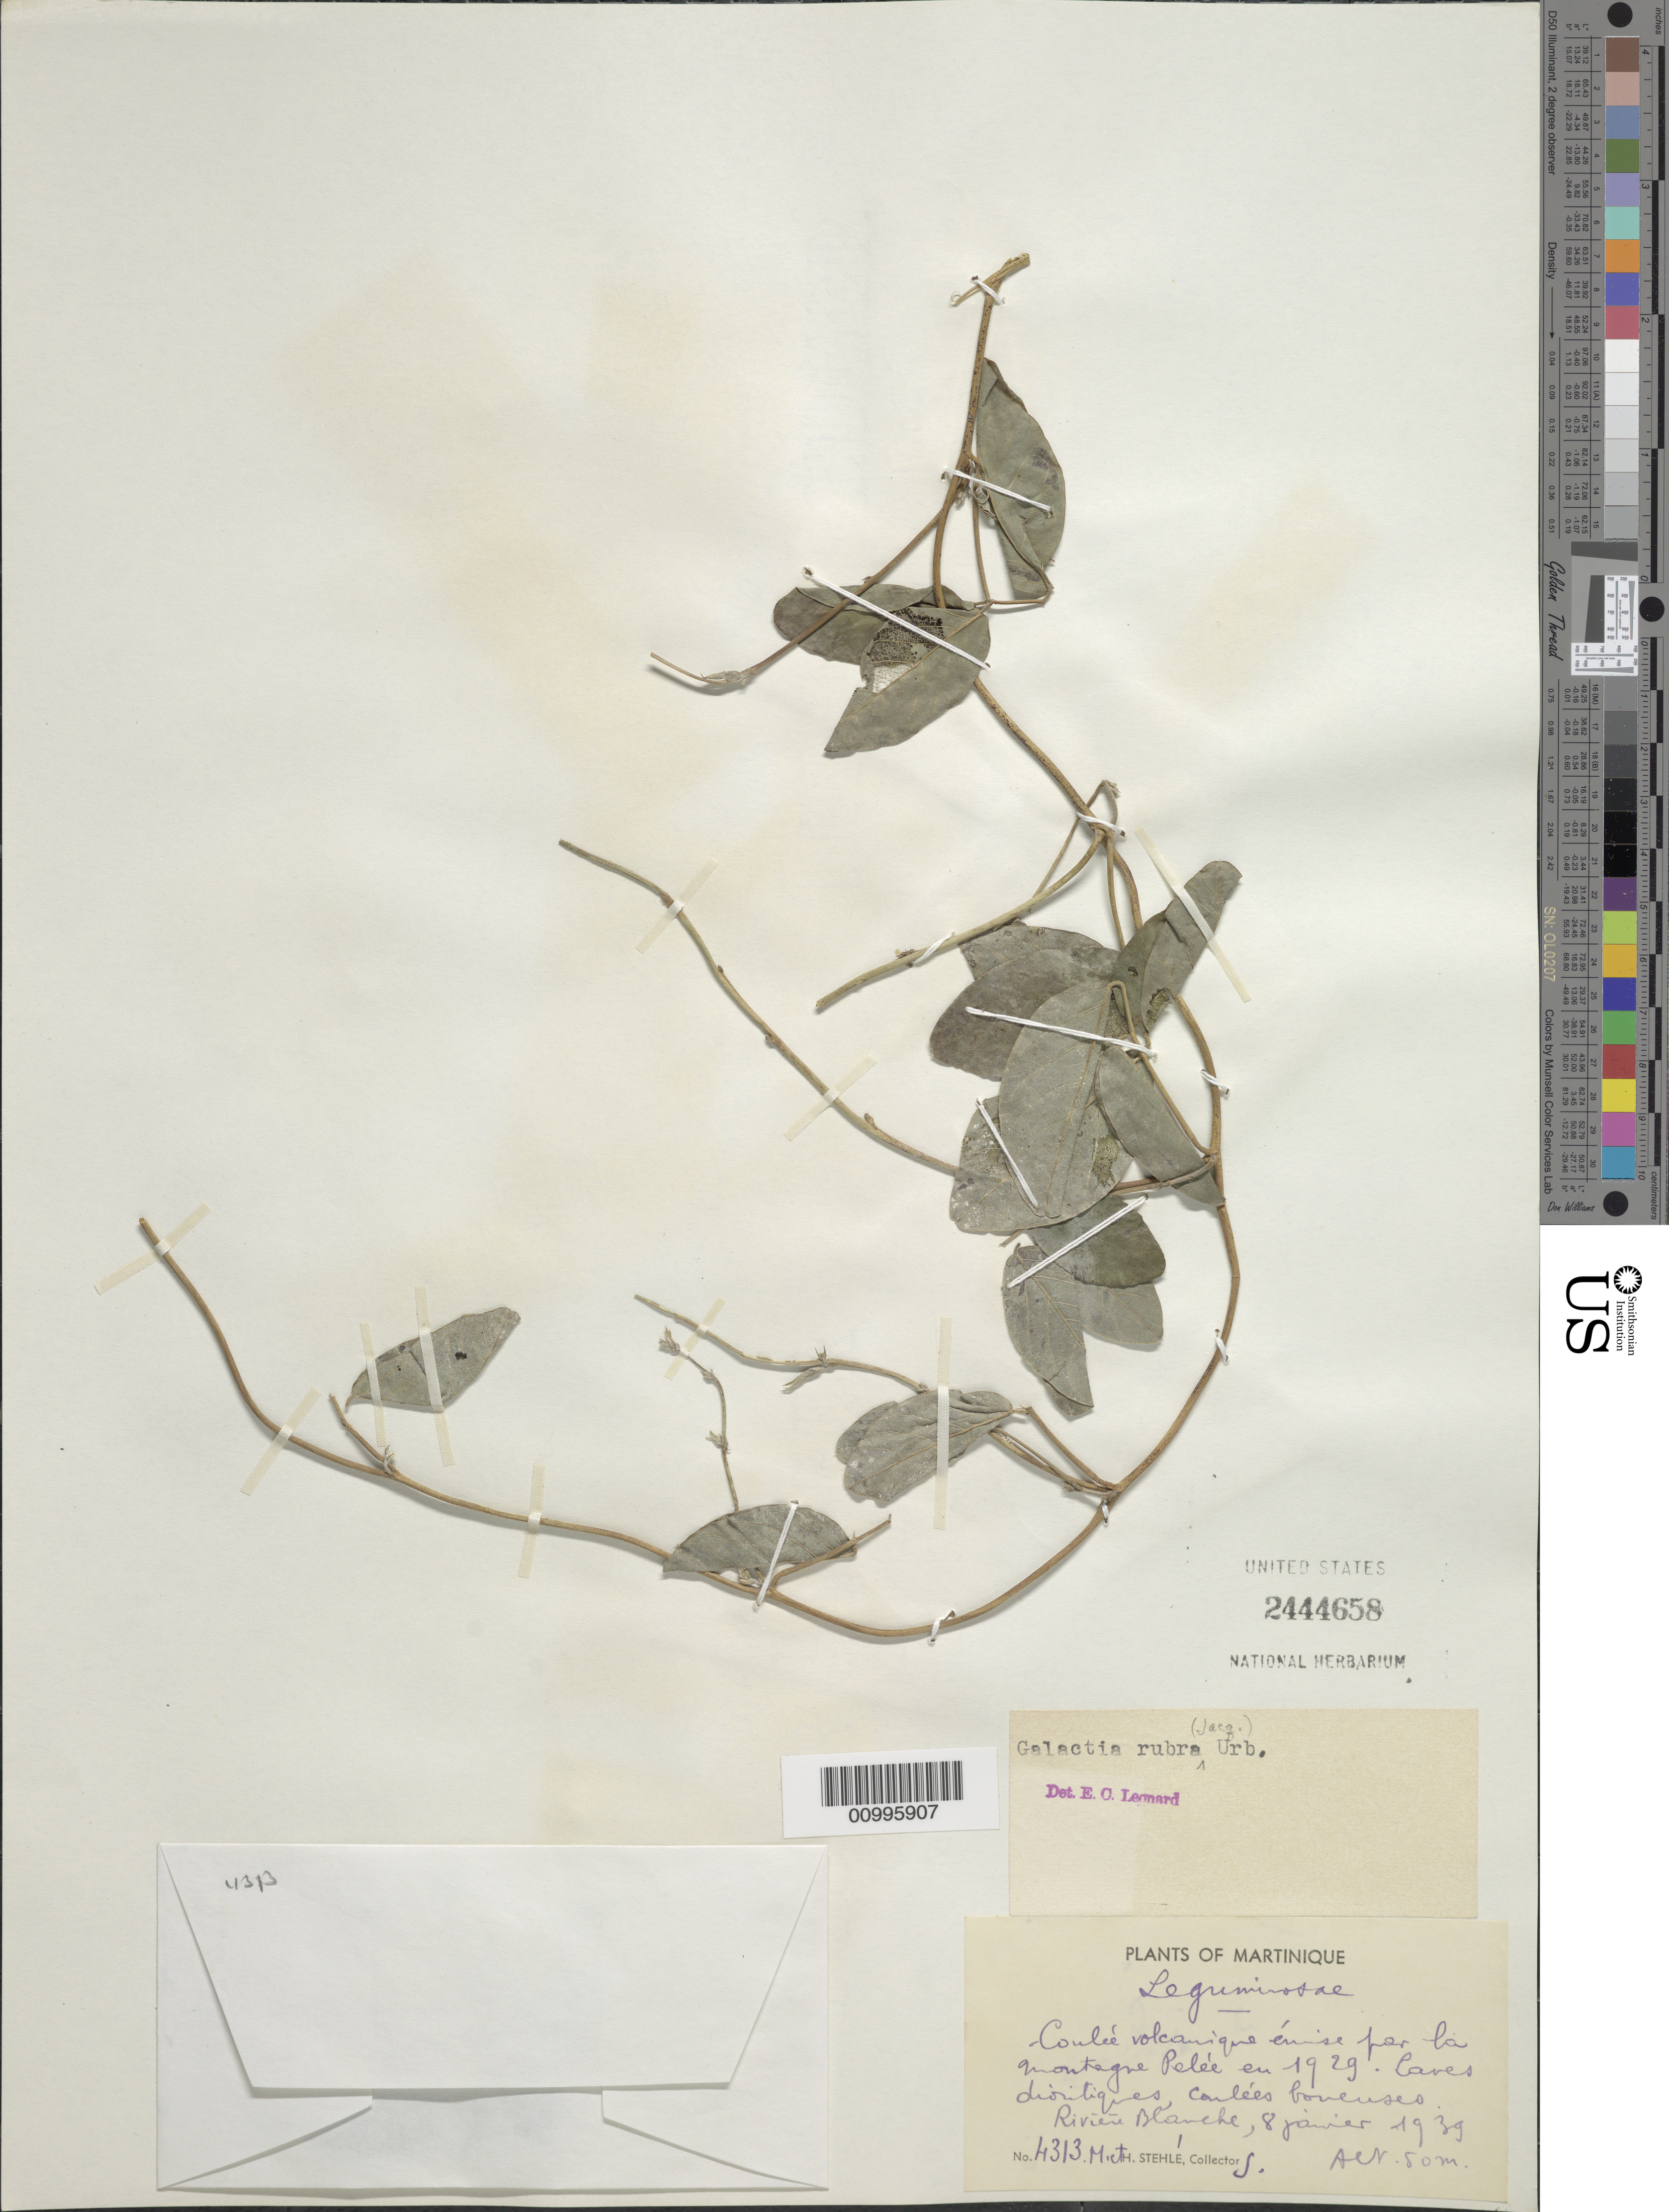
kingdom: Plantae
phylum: Tracheophyta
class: Magnoliopsida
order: Fabales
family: Fabaceae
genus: Galactia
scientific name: Galactia rubra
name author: (Jacq.) Urb.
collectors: H. Stehlé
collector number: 4313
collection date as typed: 08 Jun 1939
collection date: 1939-06-08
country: Martinique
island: Martinique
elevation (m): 50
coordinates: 0 N, 0 E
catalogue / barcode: US 2444658